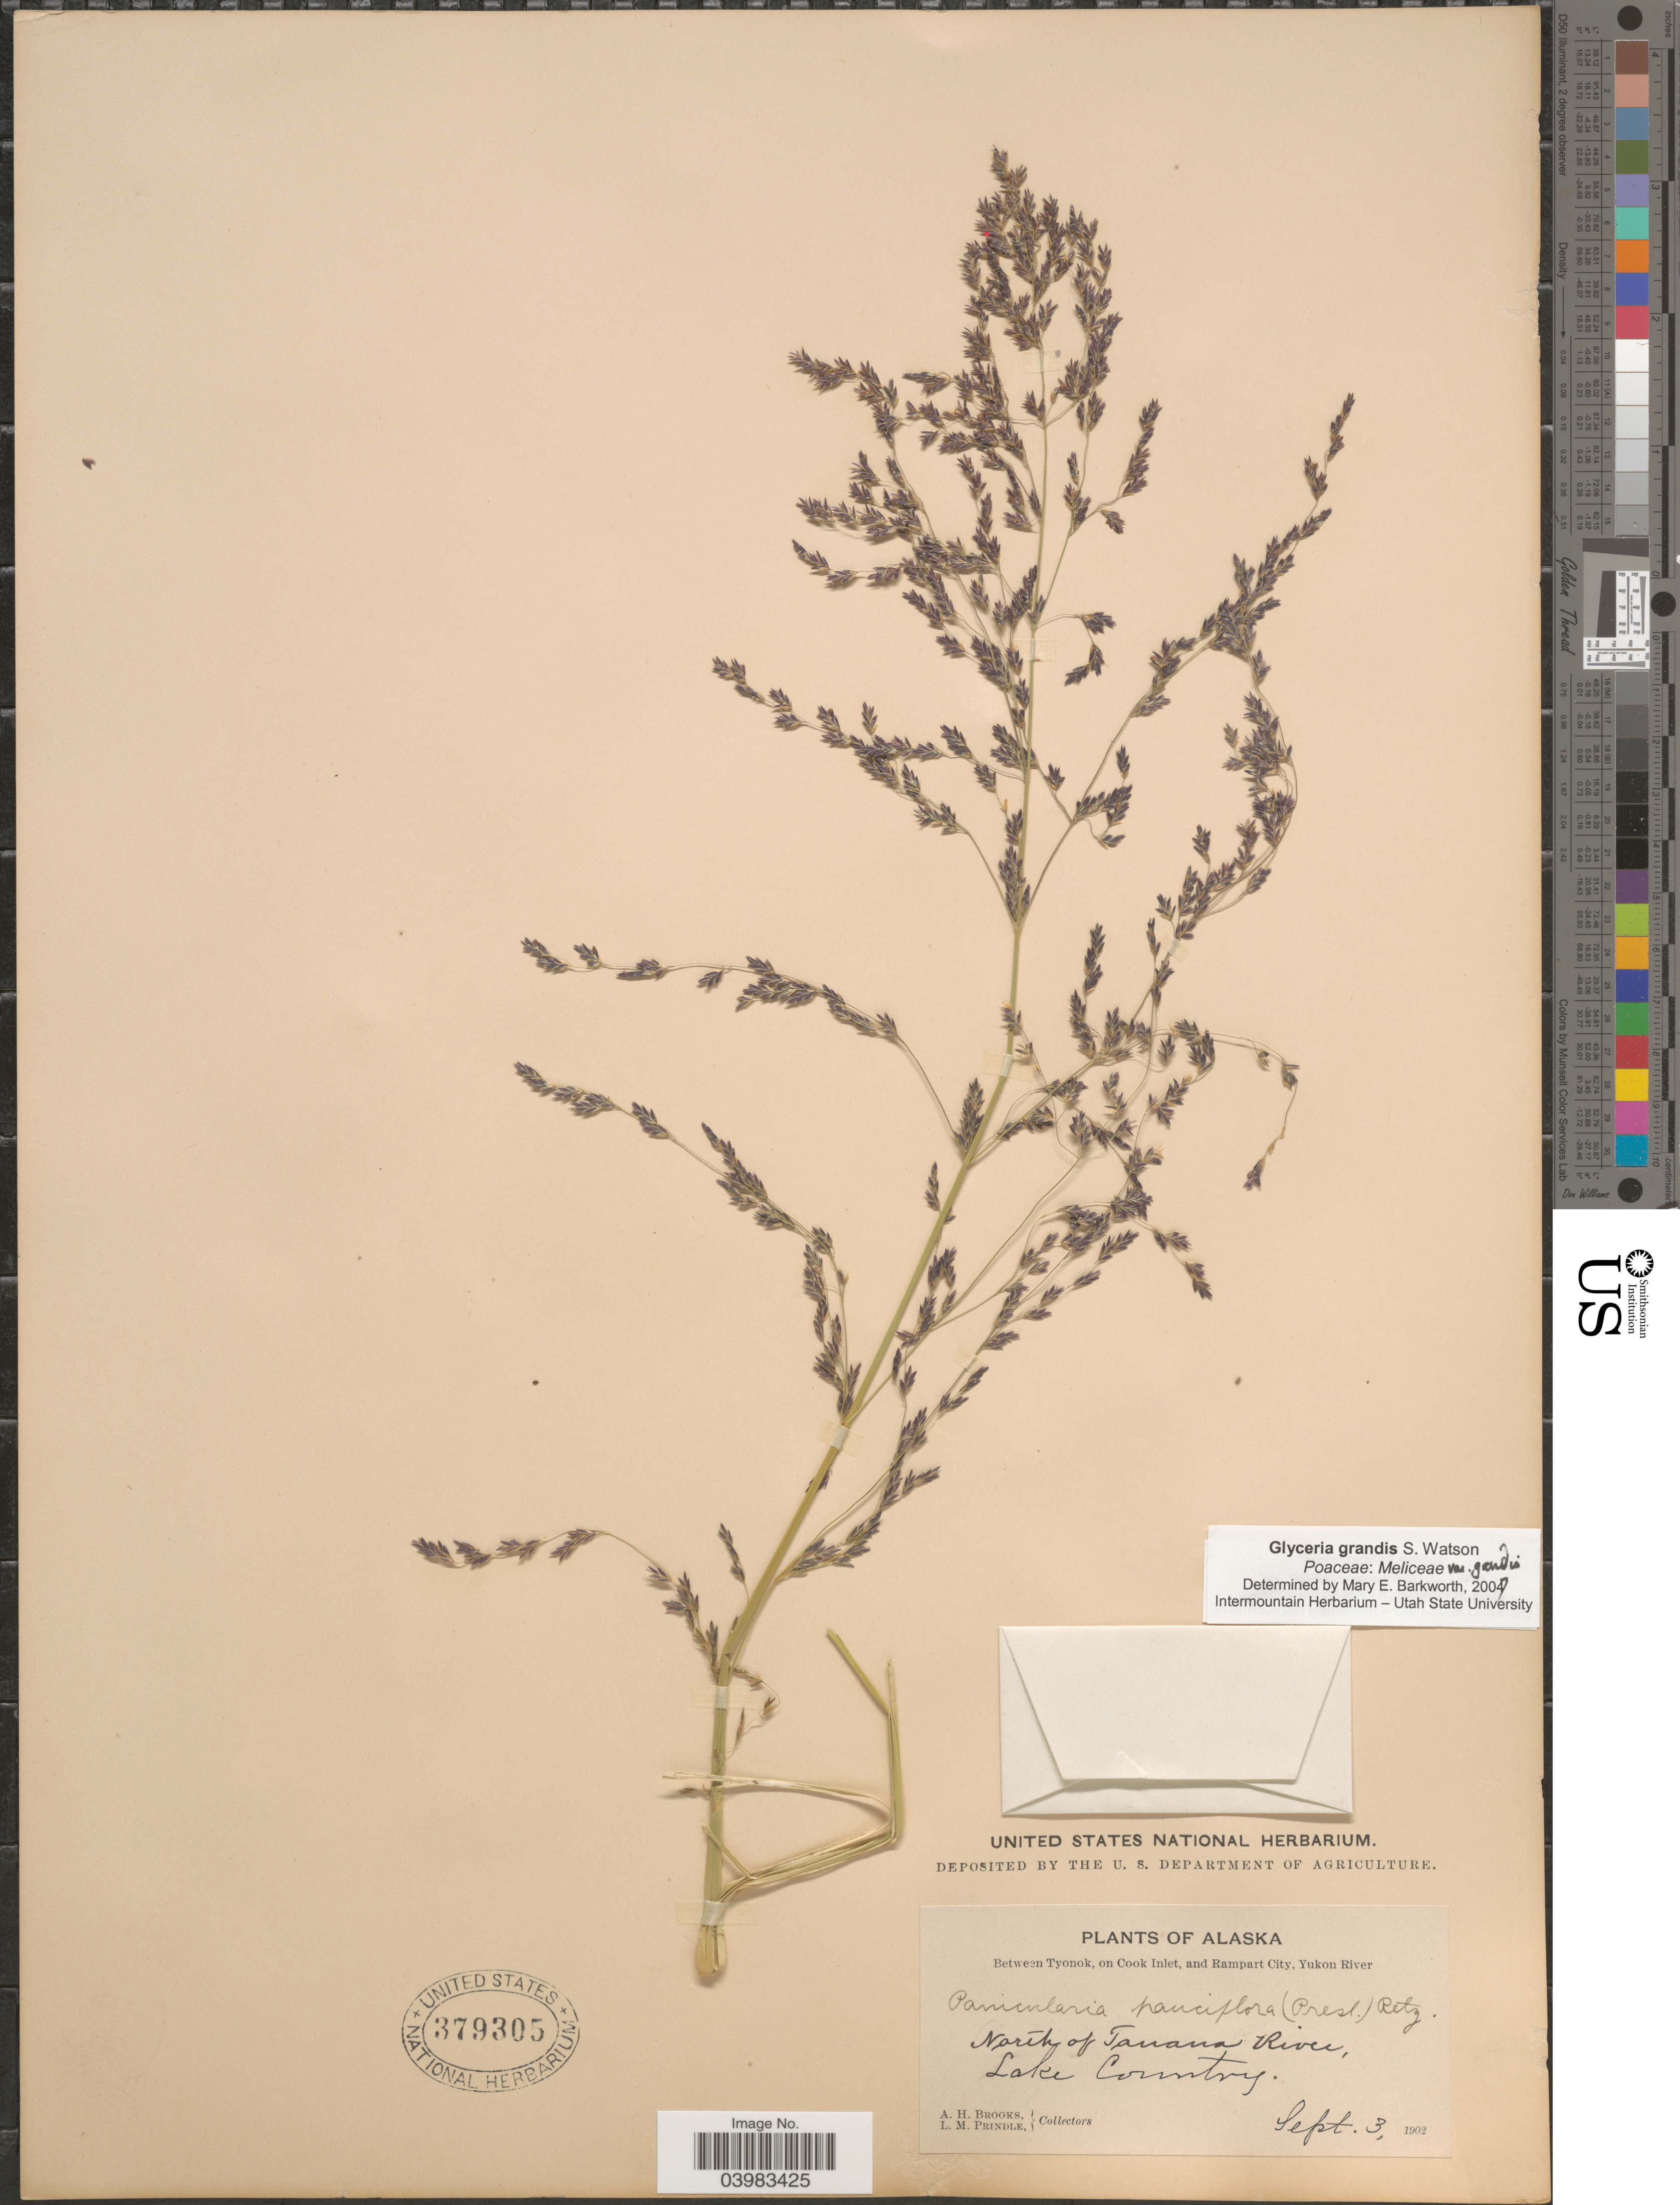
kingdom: Plantae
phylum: Tracheophyta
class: Liliopsida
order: Poales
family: Poaceae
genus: Glyceria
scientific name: Glyceria grandis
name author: S. Watson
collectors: A. Brooks & L. Prindle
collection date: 1902-09-03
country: United States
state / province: Alaska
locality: Between Tyonok, on Cook Inlet, and Rampart City, Yukon River. North of Tanana River, Lake Country.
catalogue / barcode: US 379305